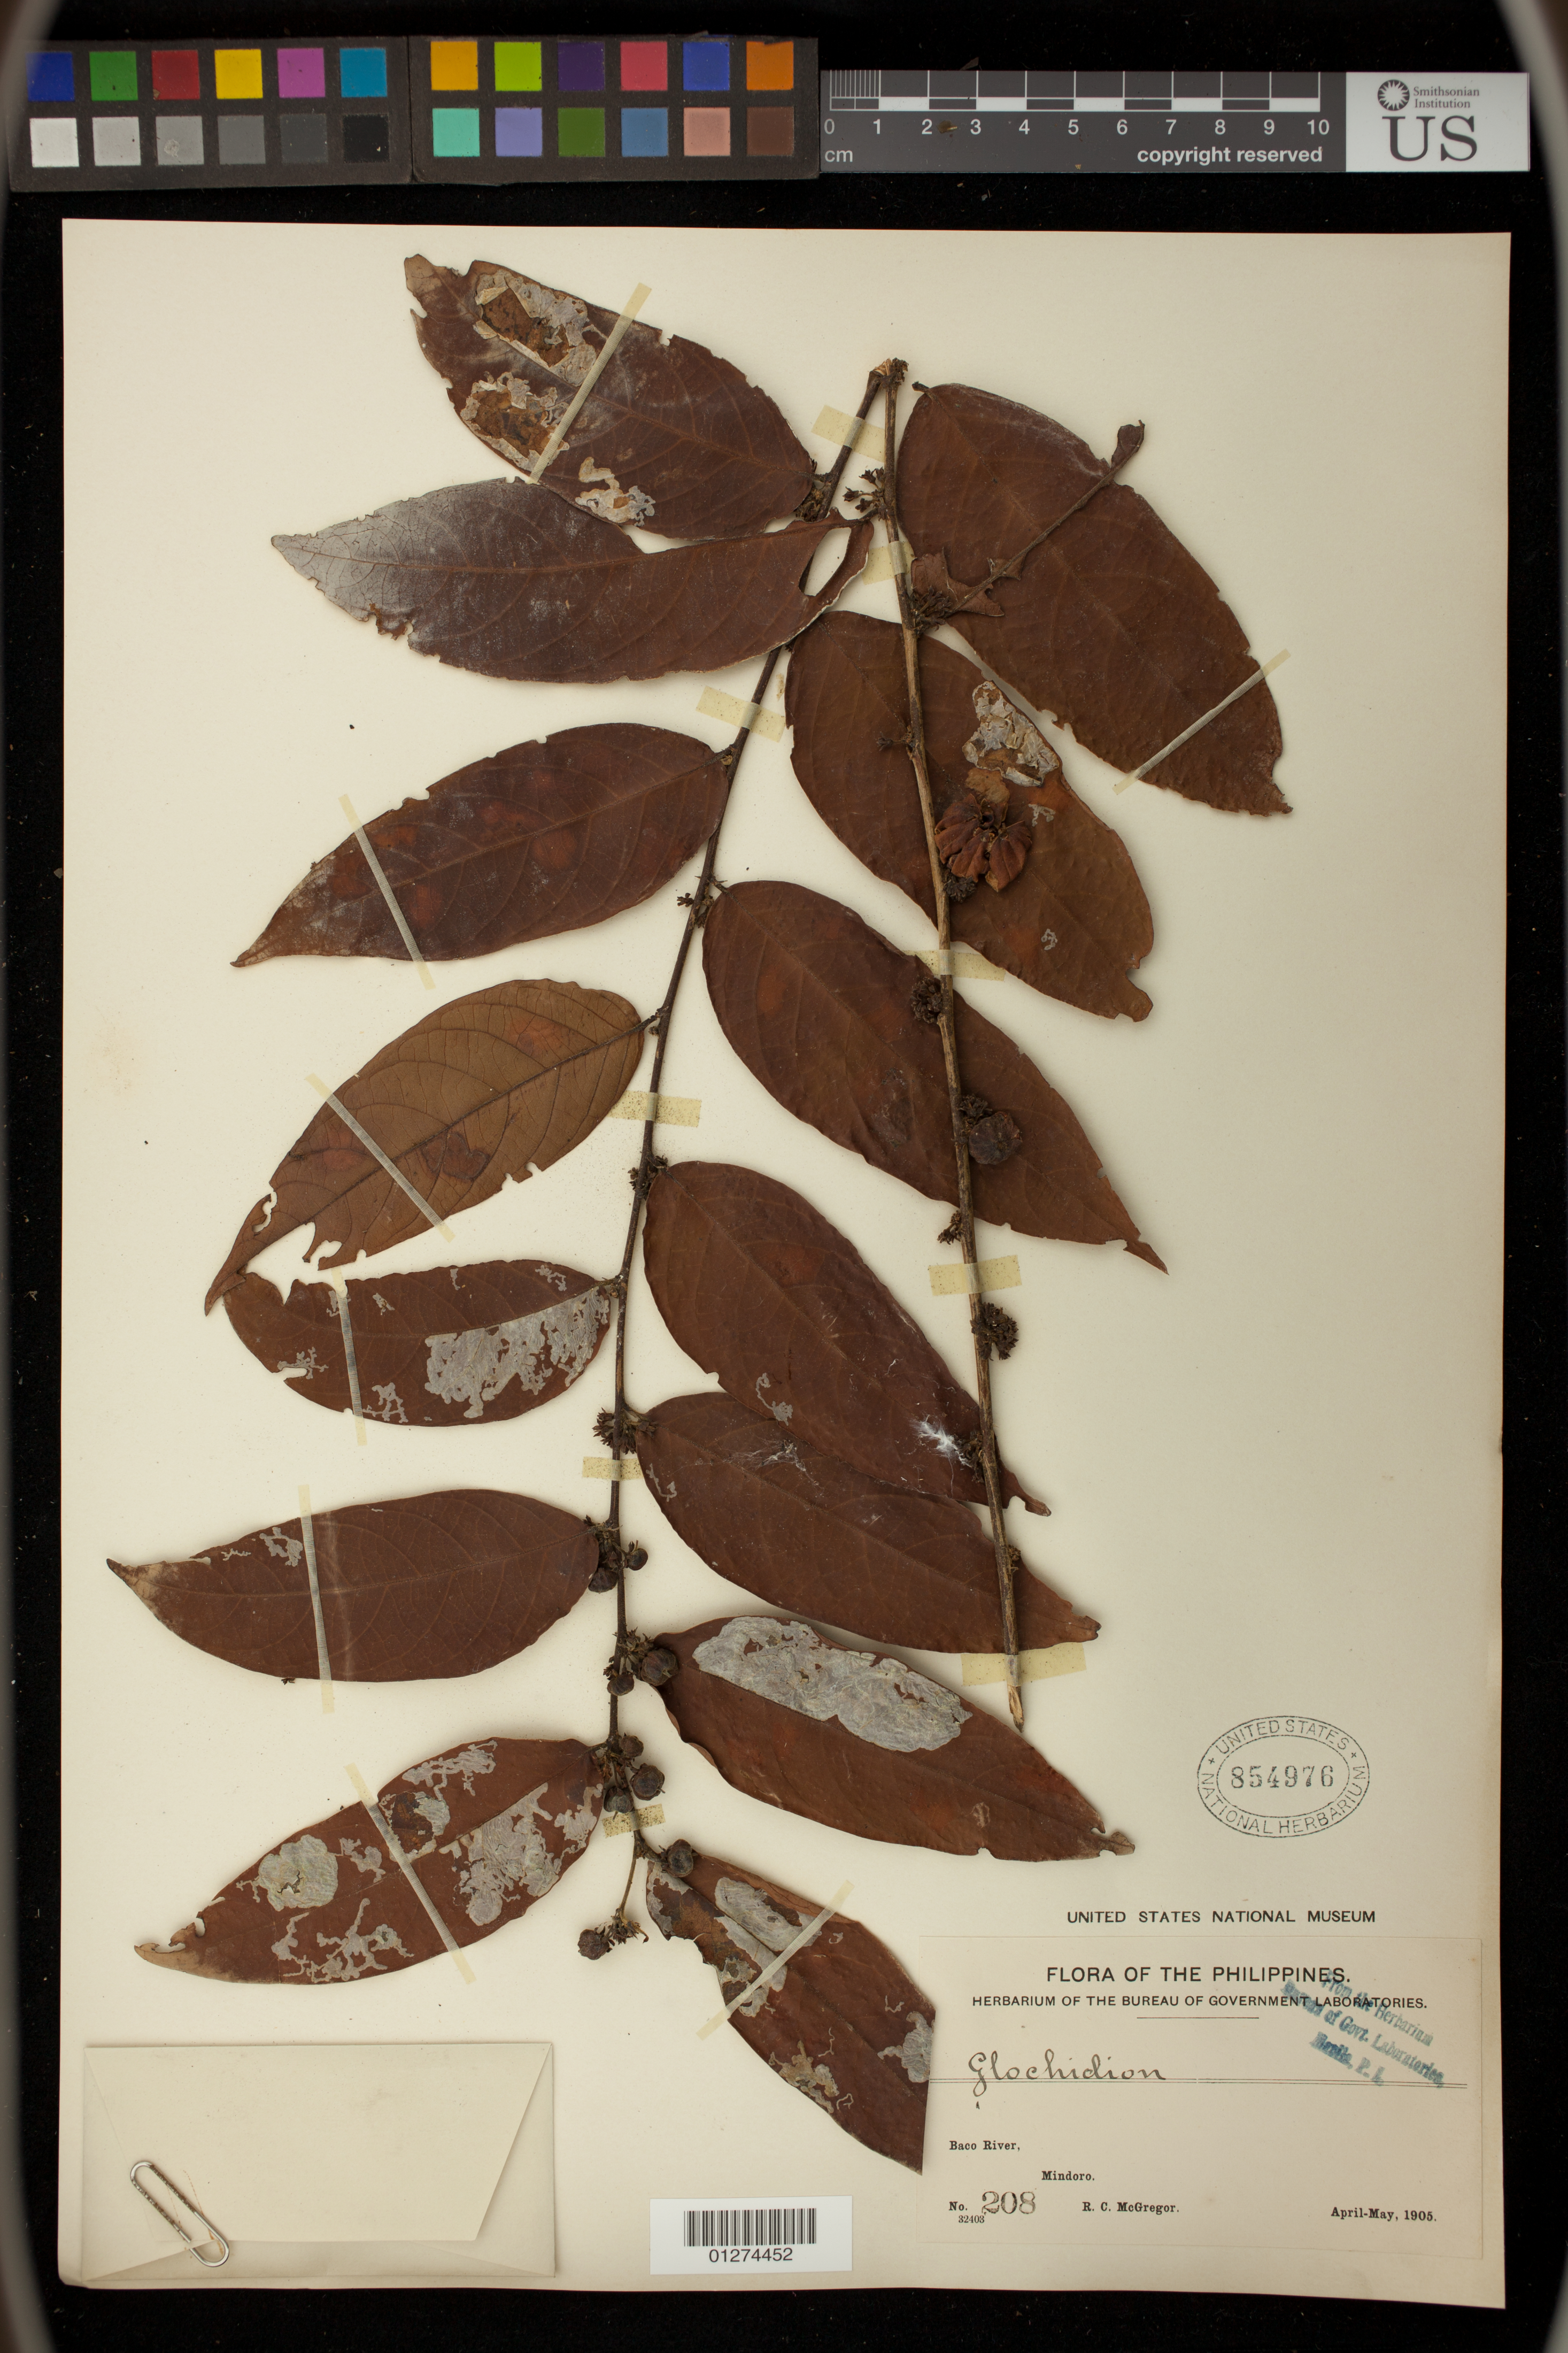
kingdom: Plantae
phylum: Tracheophyta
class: Magnoliopsida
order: Malpighiales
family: Phyllanthaceae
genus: Glochidion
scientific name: Glochidion sp.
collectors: R. C. McGregor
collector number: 208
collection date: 1905-04/1905-05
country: Philippines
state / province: Mimaropa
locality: Baco River, Mindoro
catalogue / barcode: US 854976